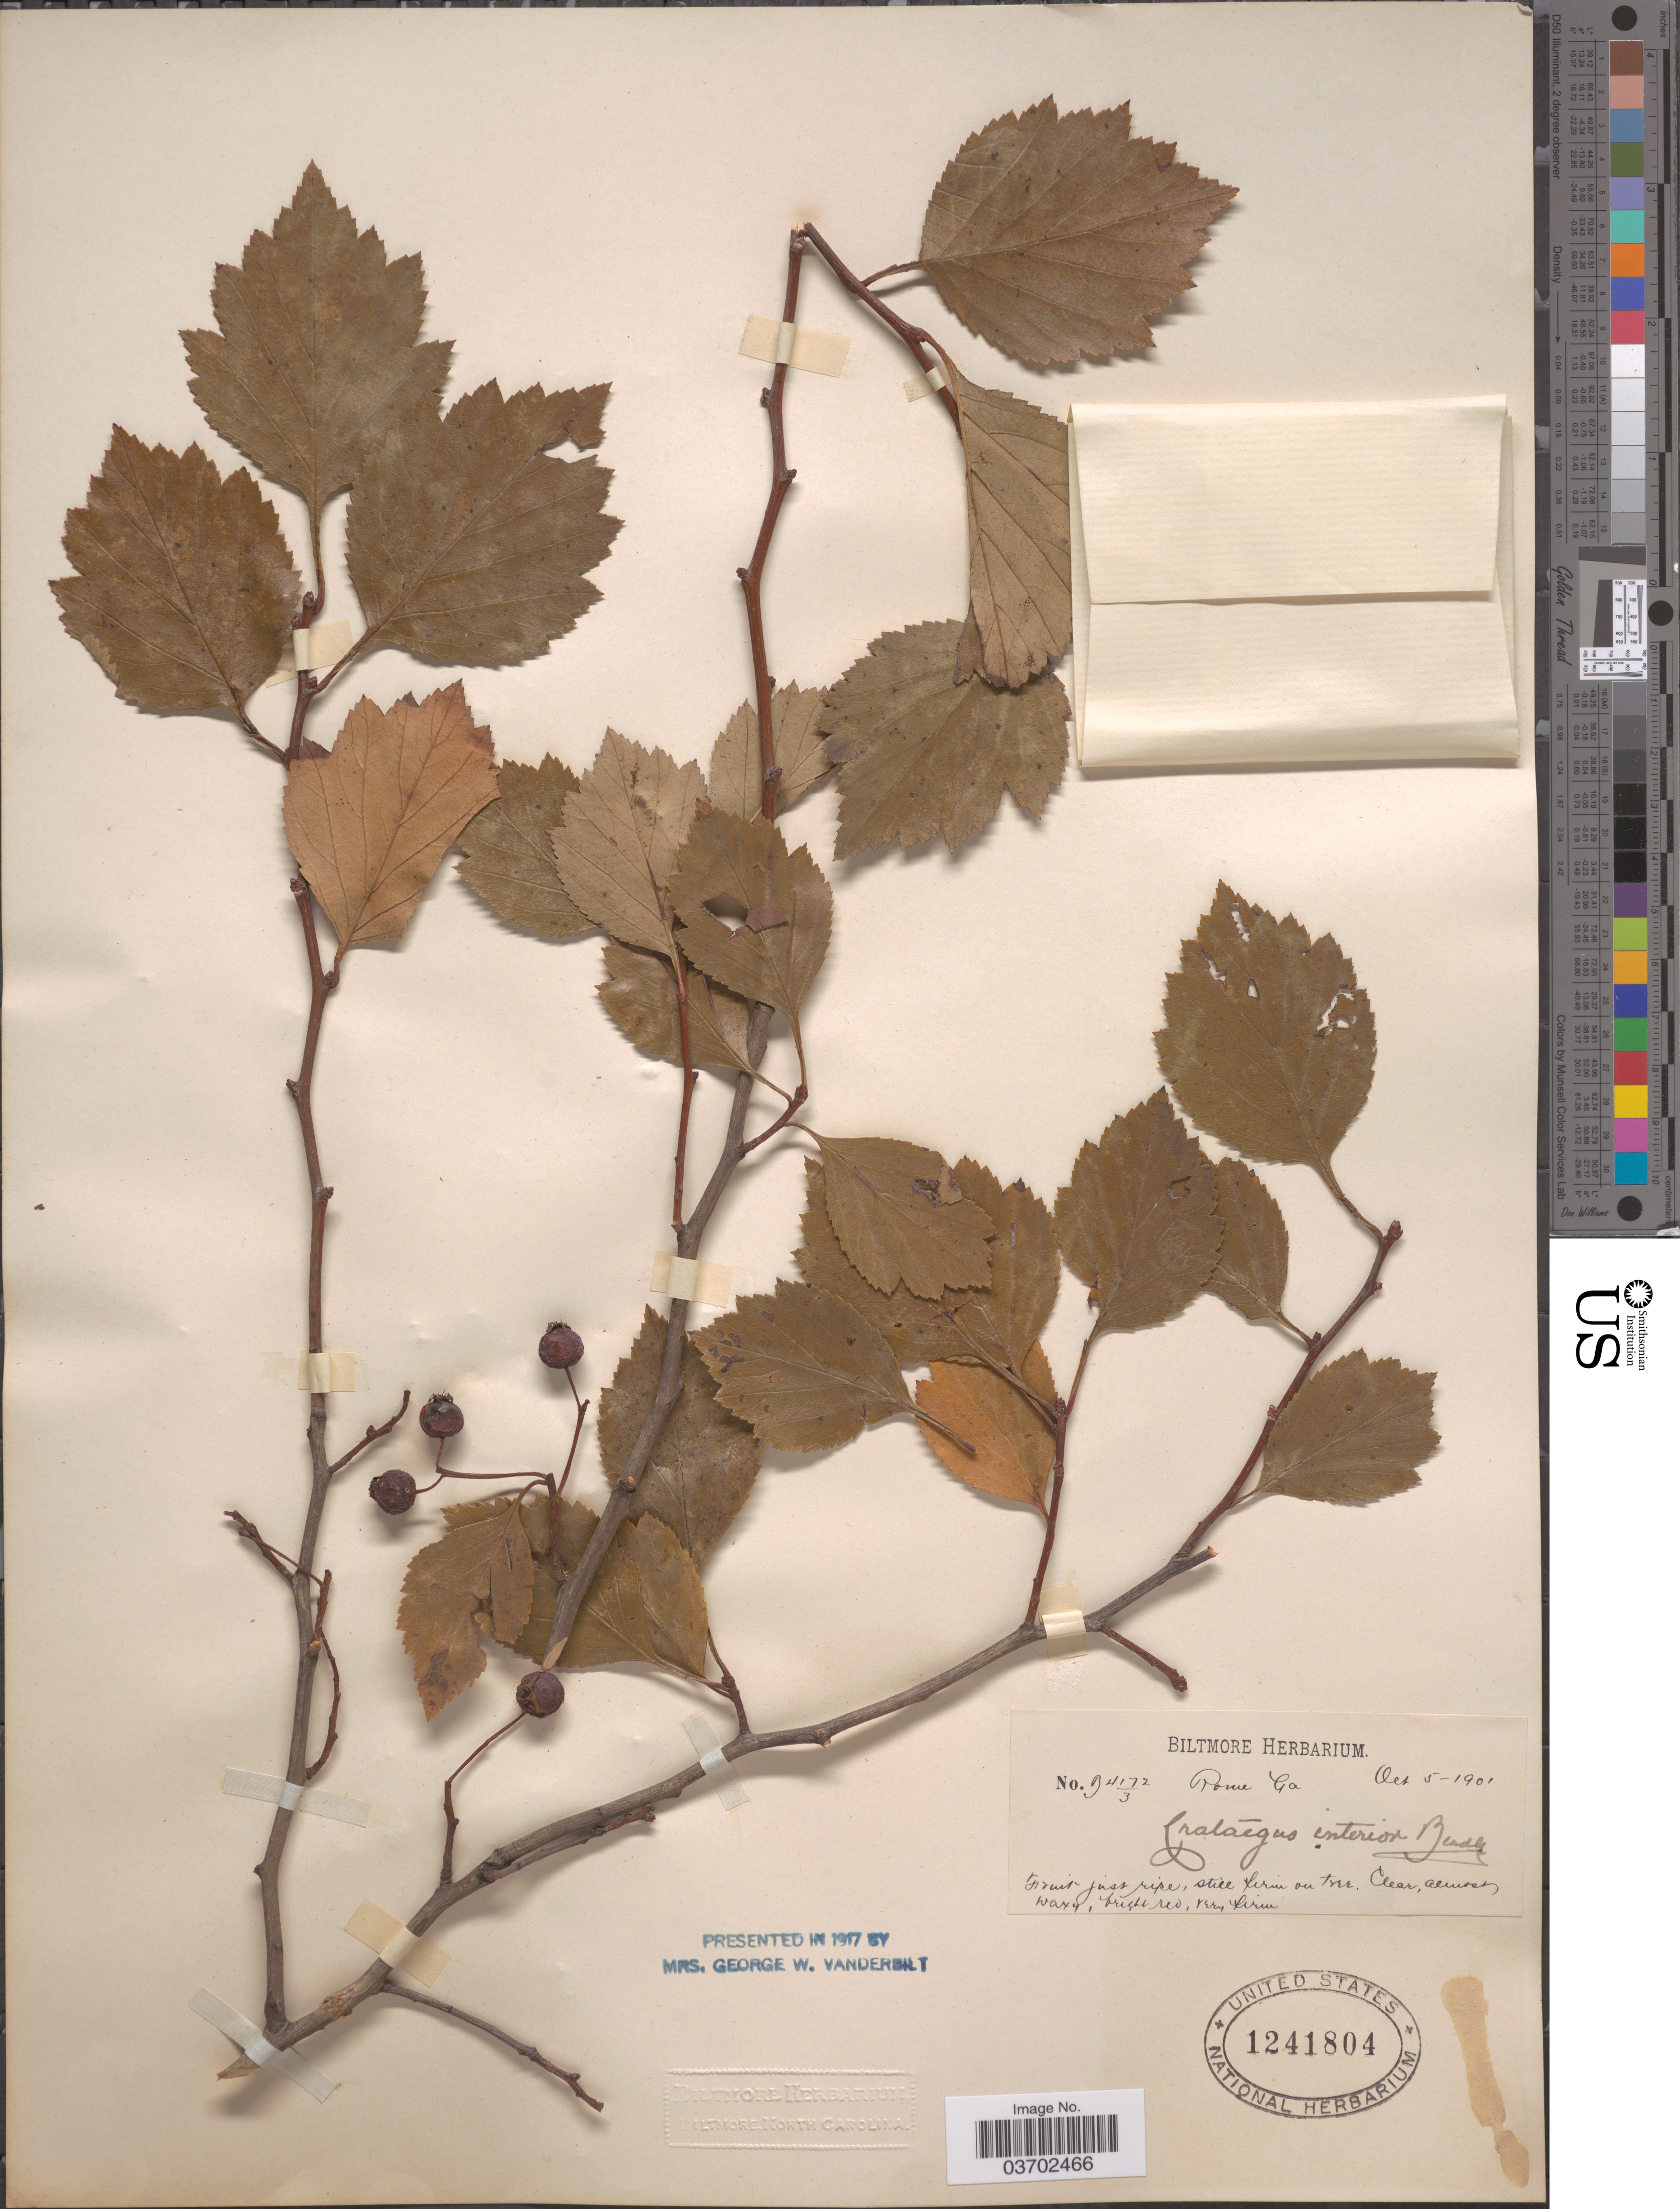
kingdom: Plantae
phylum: Tracheophyta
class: Magnoliopsida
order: Rosales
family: Rosaceae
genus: Crataegus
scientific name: Crataegus viridis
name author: L.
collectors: ex herb. Biltmore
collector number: B4172/3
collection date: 1901-10-05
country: United States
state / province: Georgia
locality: Rome.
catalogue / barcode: US 1241804